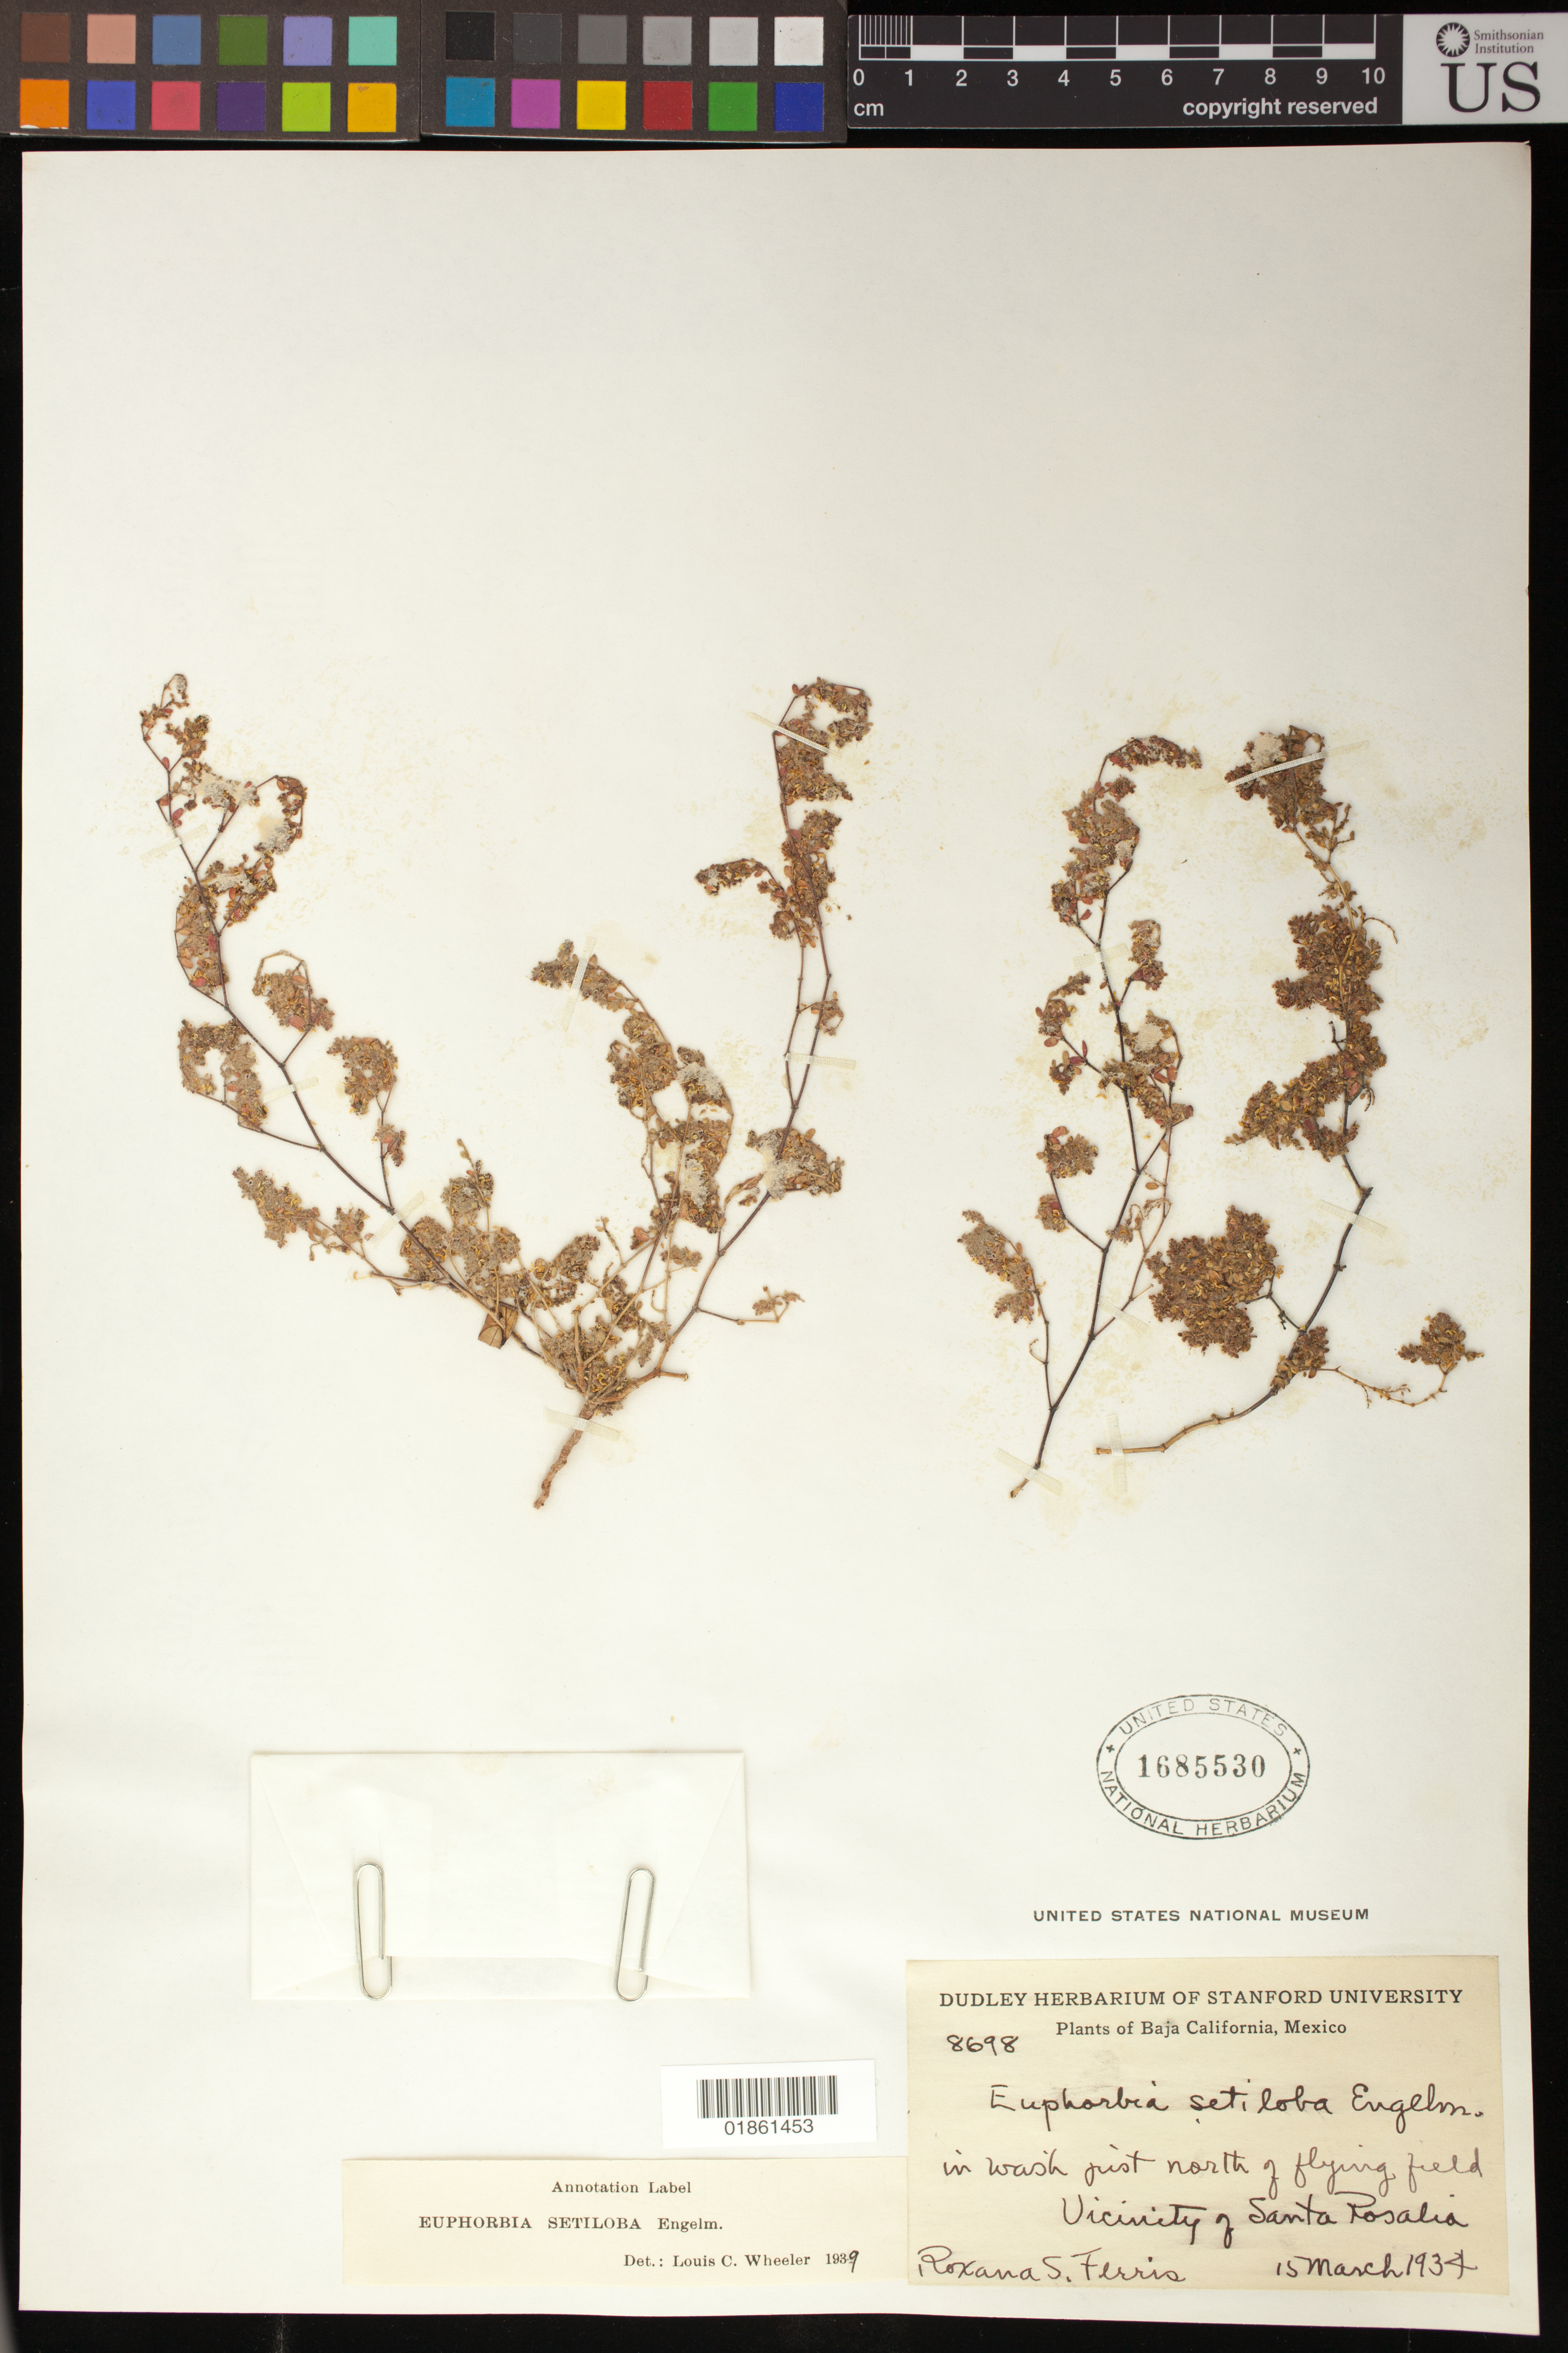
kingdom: Plantae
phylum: Tracheophyta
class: Magnoliopsida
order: Malpighiales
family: Euphorbiaceae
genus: Euphorbia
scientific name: Euphorbia setiloba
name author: Engelm.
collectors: R. S. Ferris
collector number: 8698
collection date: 1934-03-15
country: Mexico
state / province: Baja California Sur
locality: In wash just north of flying field. Vicinity of Santa Rosalia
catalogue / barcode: US 1685530